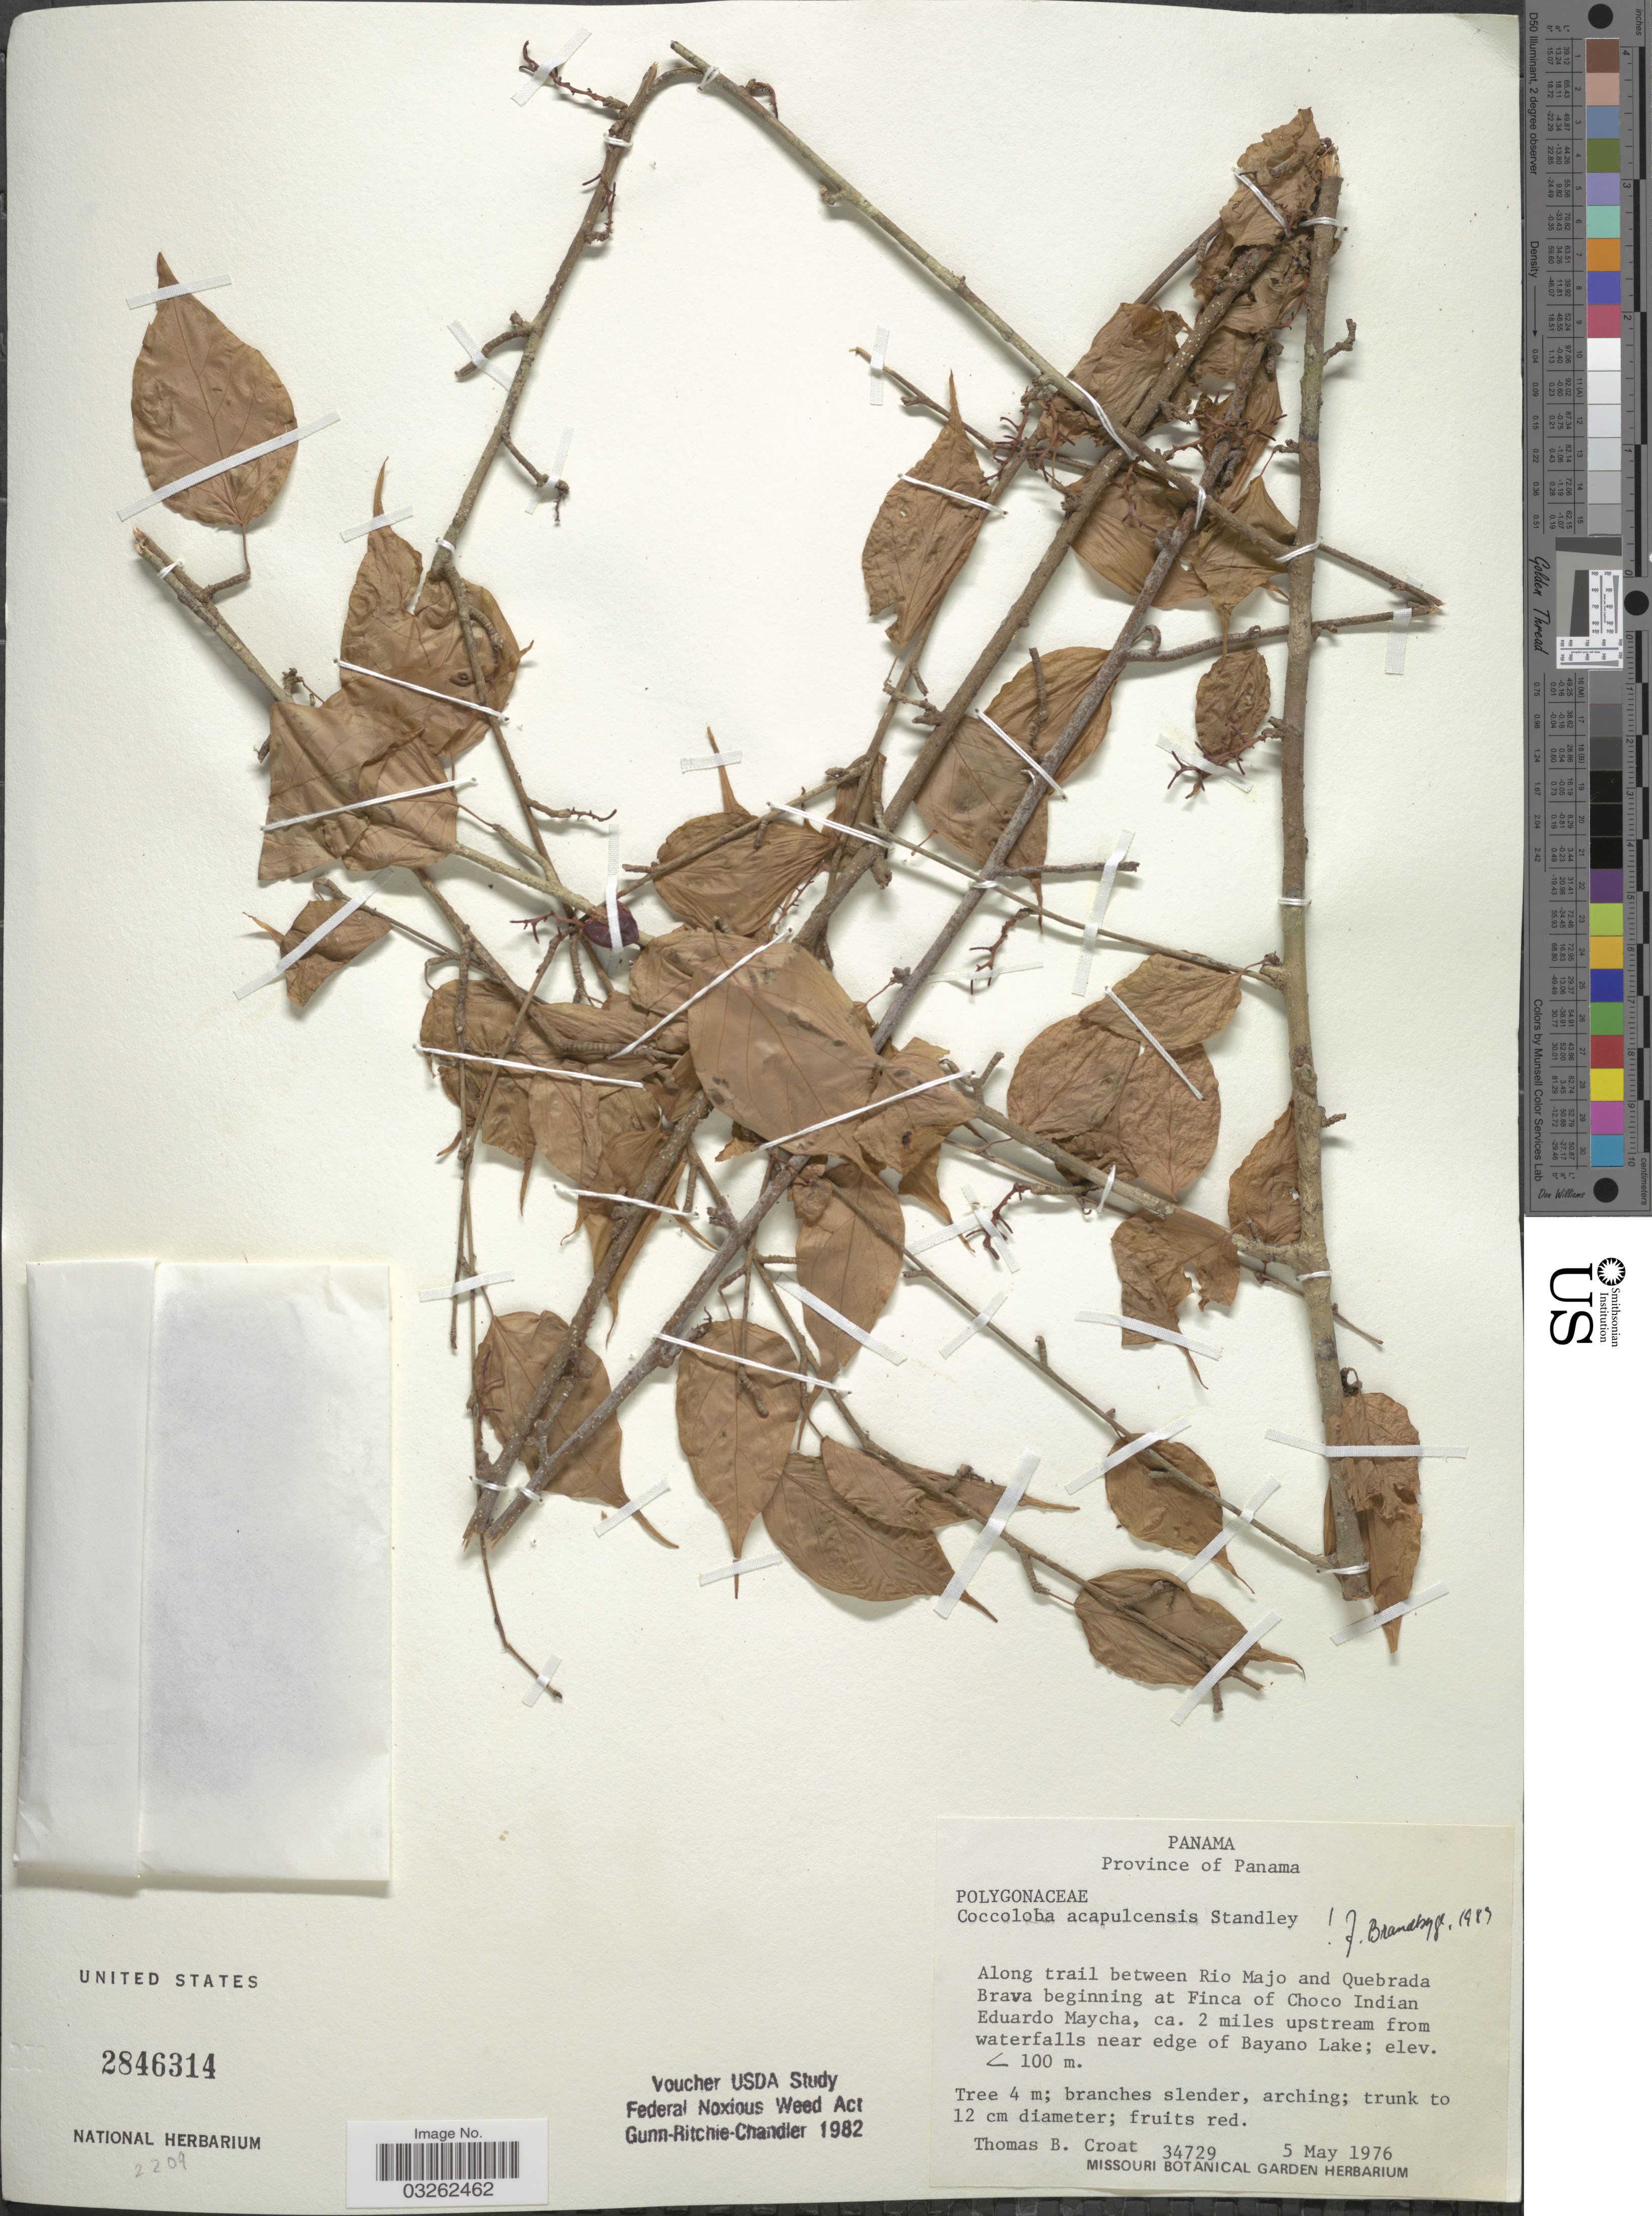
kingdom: Plantae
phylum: Tracheophyta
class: Magnoliopsida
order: Caryophyllales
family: Polygonaceae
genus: Coccoloba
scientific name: Coccoloba acapulcensis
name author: Standl.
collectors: T. B. Croat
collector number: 34729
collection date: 1976-05-05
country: Panama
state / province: Panamá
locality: Along trail between Rio Majo and Quebrada Brava beginning at Finca of Choco Indian Eduardo Maycha, ca. 2 miles upstream from waterfalls near edge of Bayano Lake.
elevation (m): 100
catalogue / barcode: US 2846314